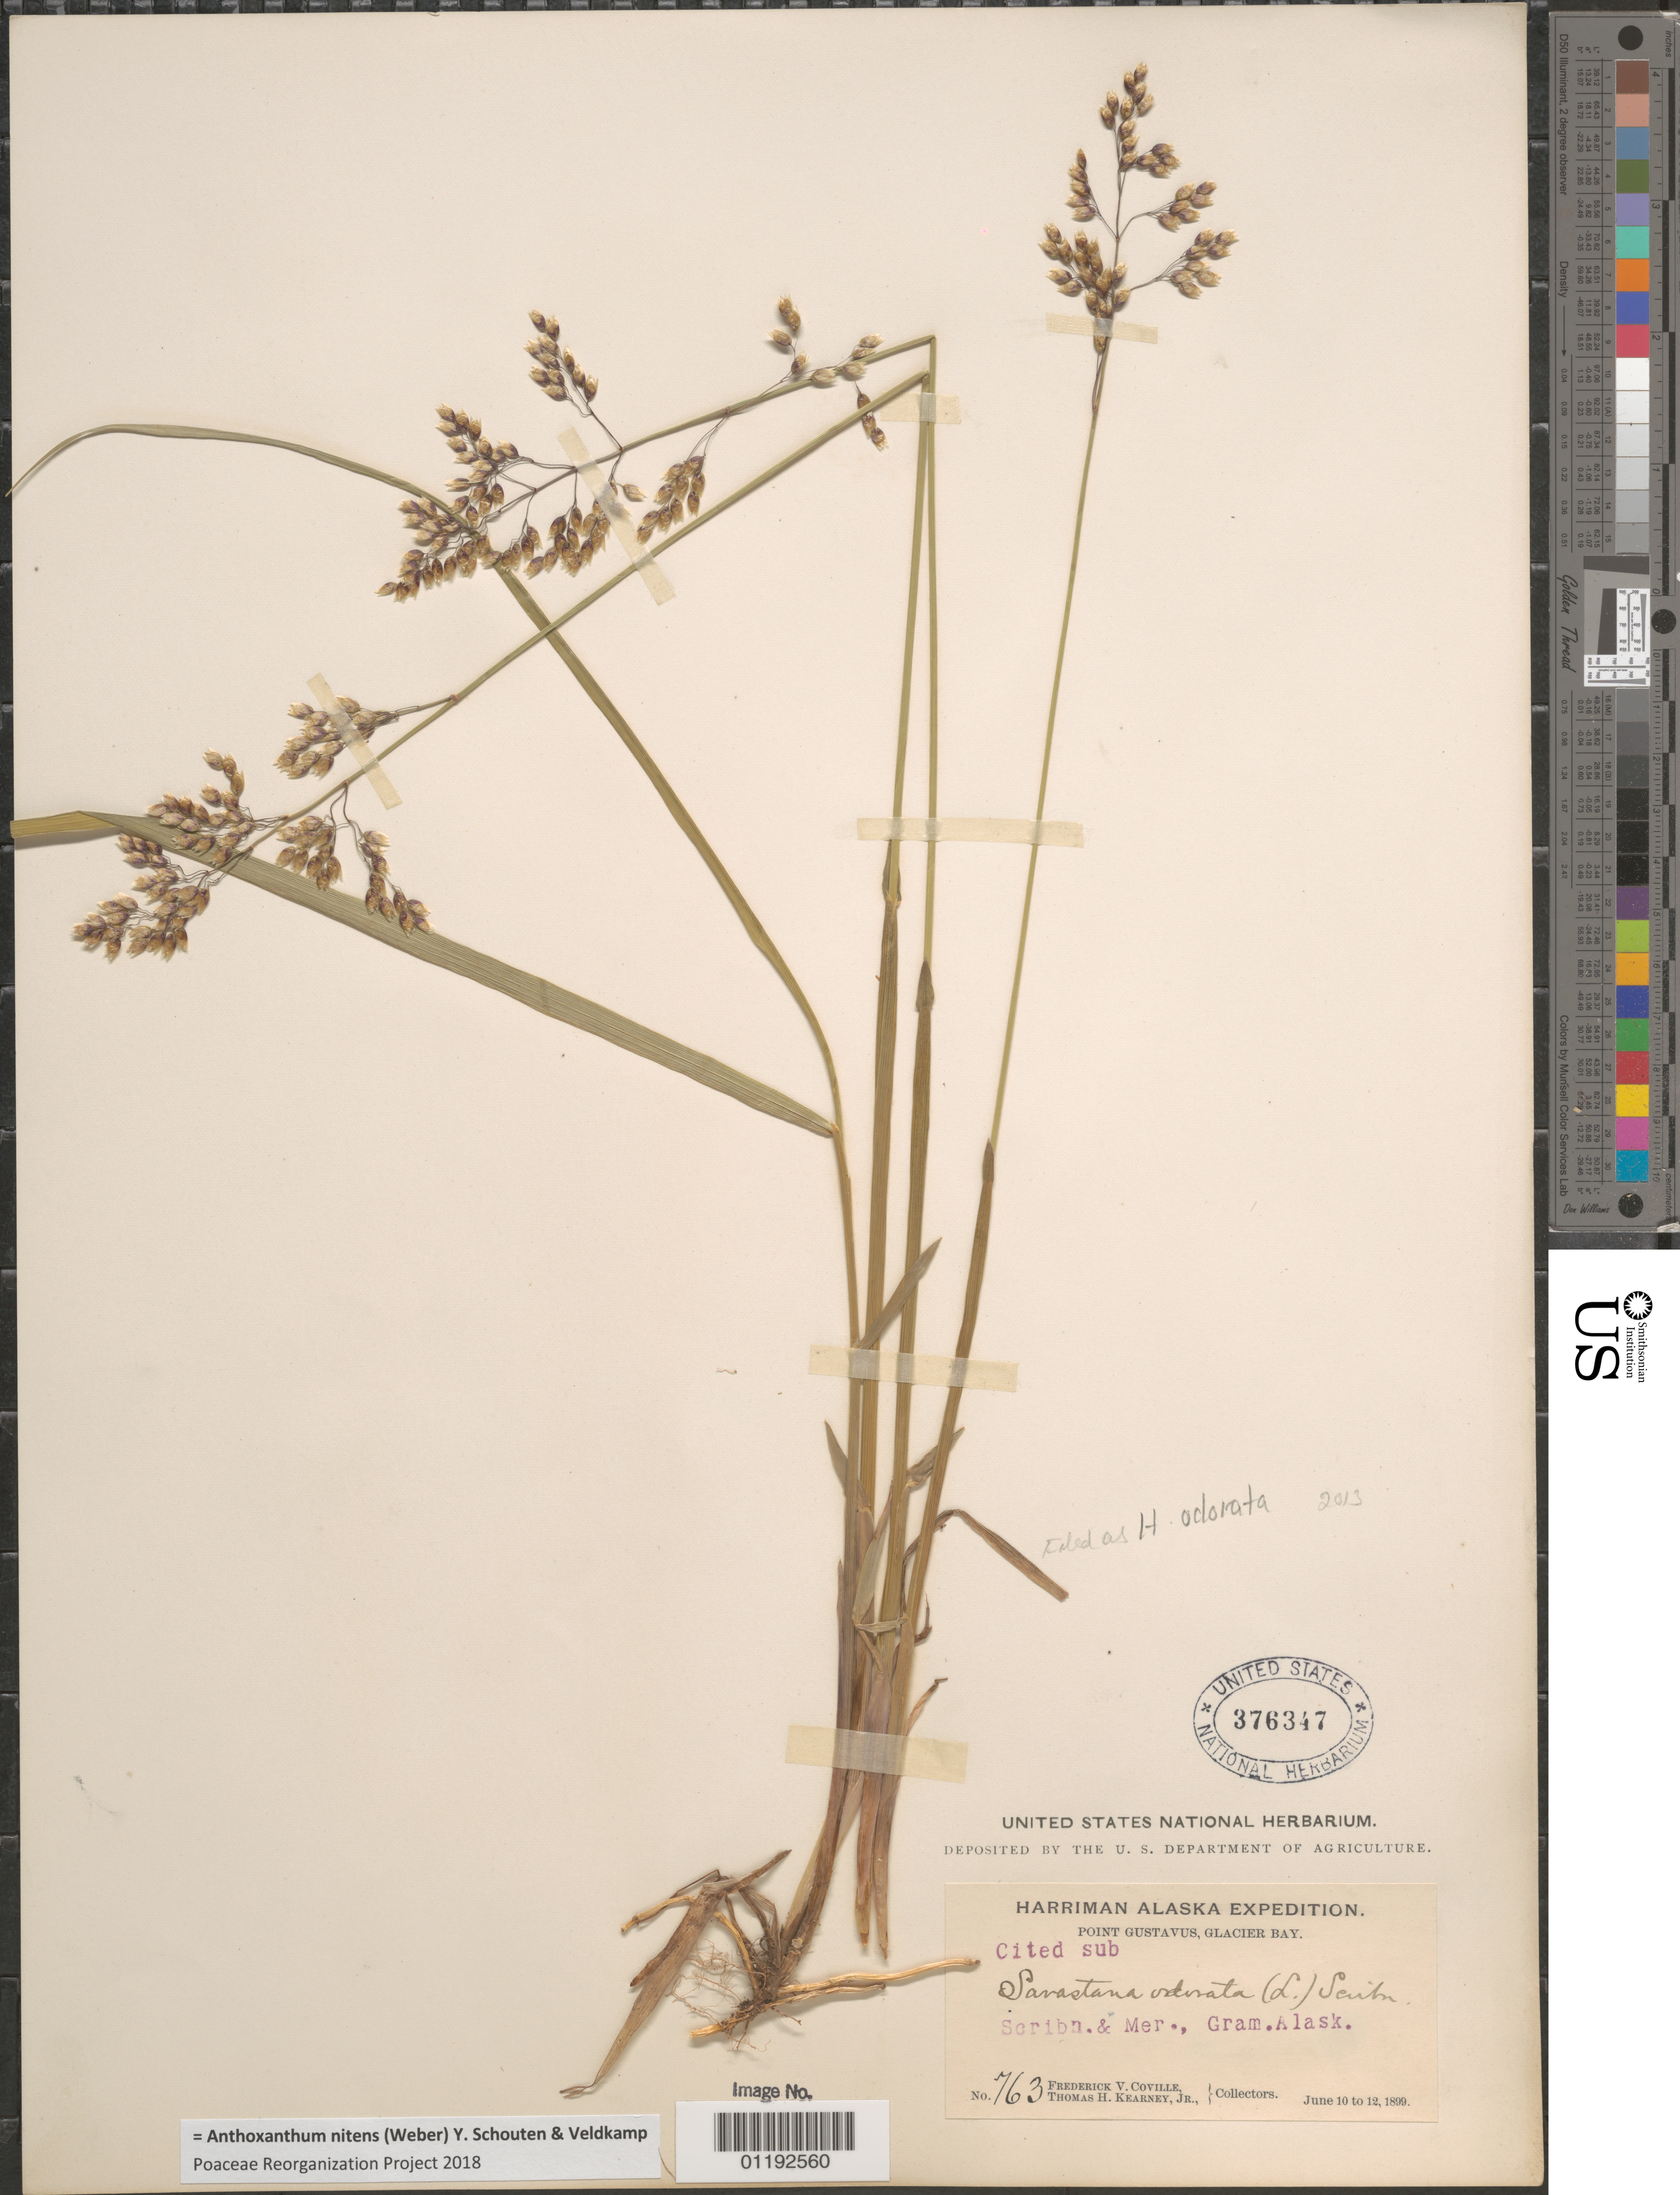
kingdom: Plantae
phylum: Tracheophyta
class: Liliopsida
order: Poales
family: Poaceae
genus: Anthoxanthum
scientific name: Anthoxanthum nitens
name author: (G.H. Weber) R.T.A. Schouten & Veldkamp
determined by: Poaceae Reorganization Project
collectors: F. V. Coville & C. Kearney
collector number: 763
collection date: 1899-06-10/1899-06-12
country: United States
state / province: Alaska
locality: Point Gustavus, Glacier Bay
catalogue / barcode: US 376347